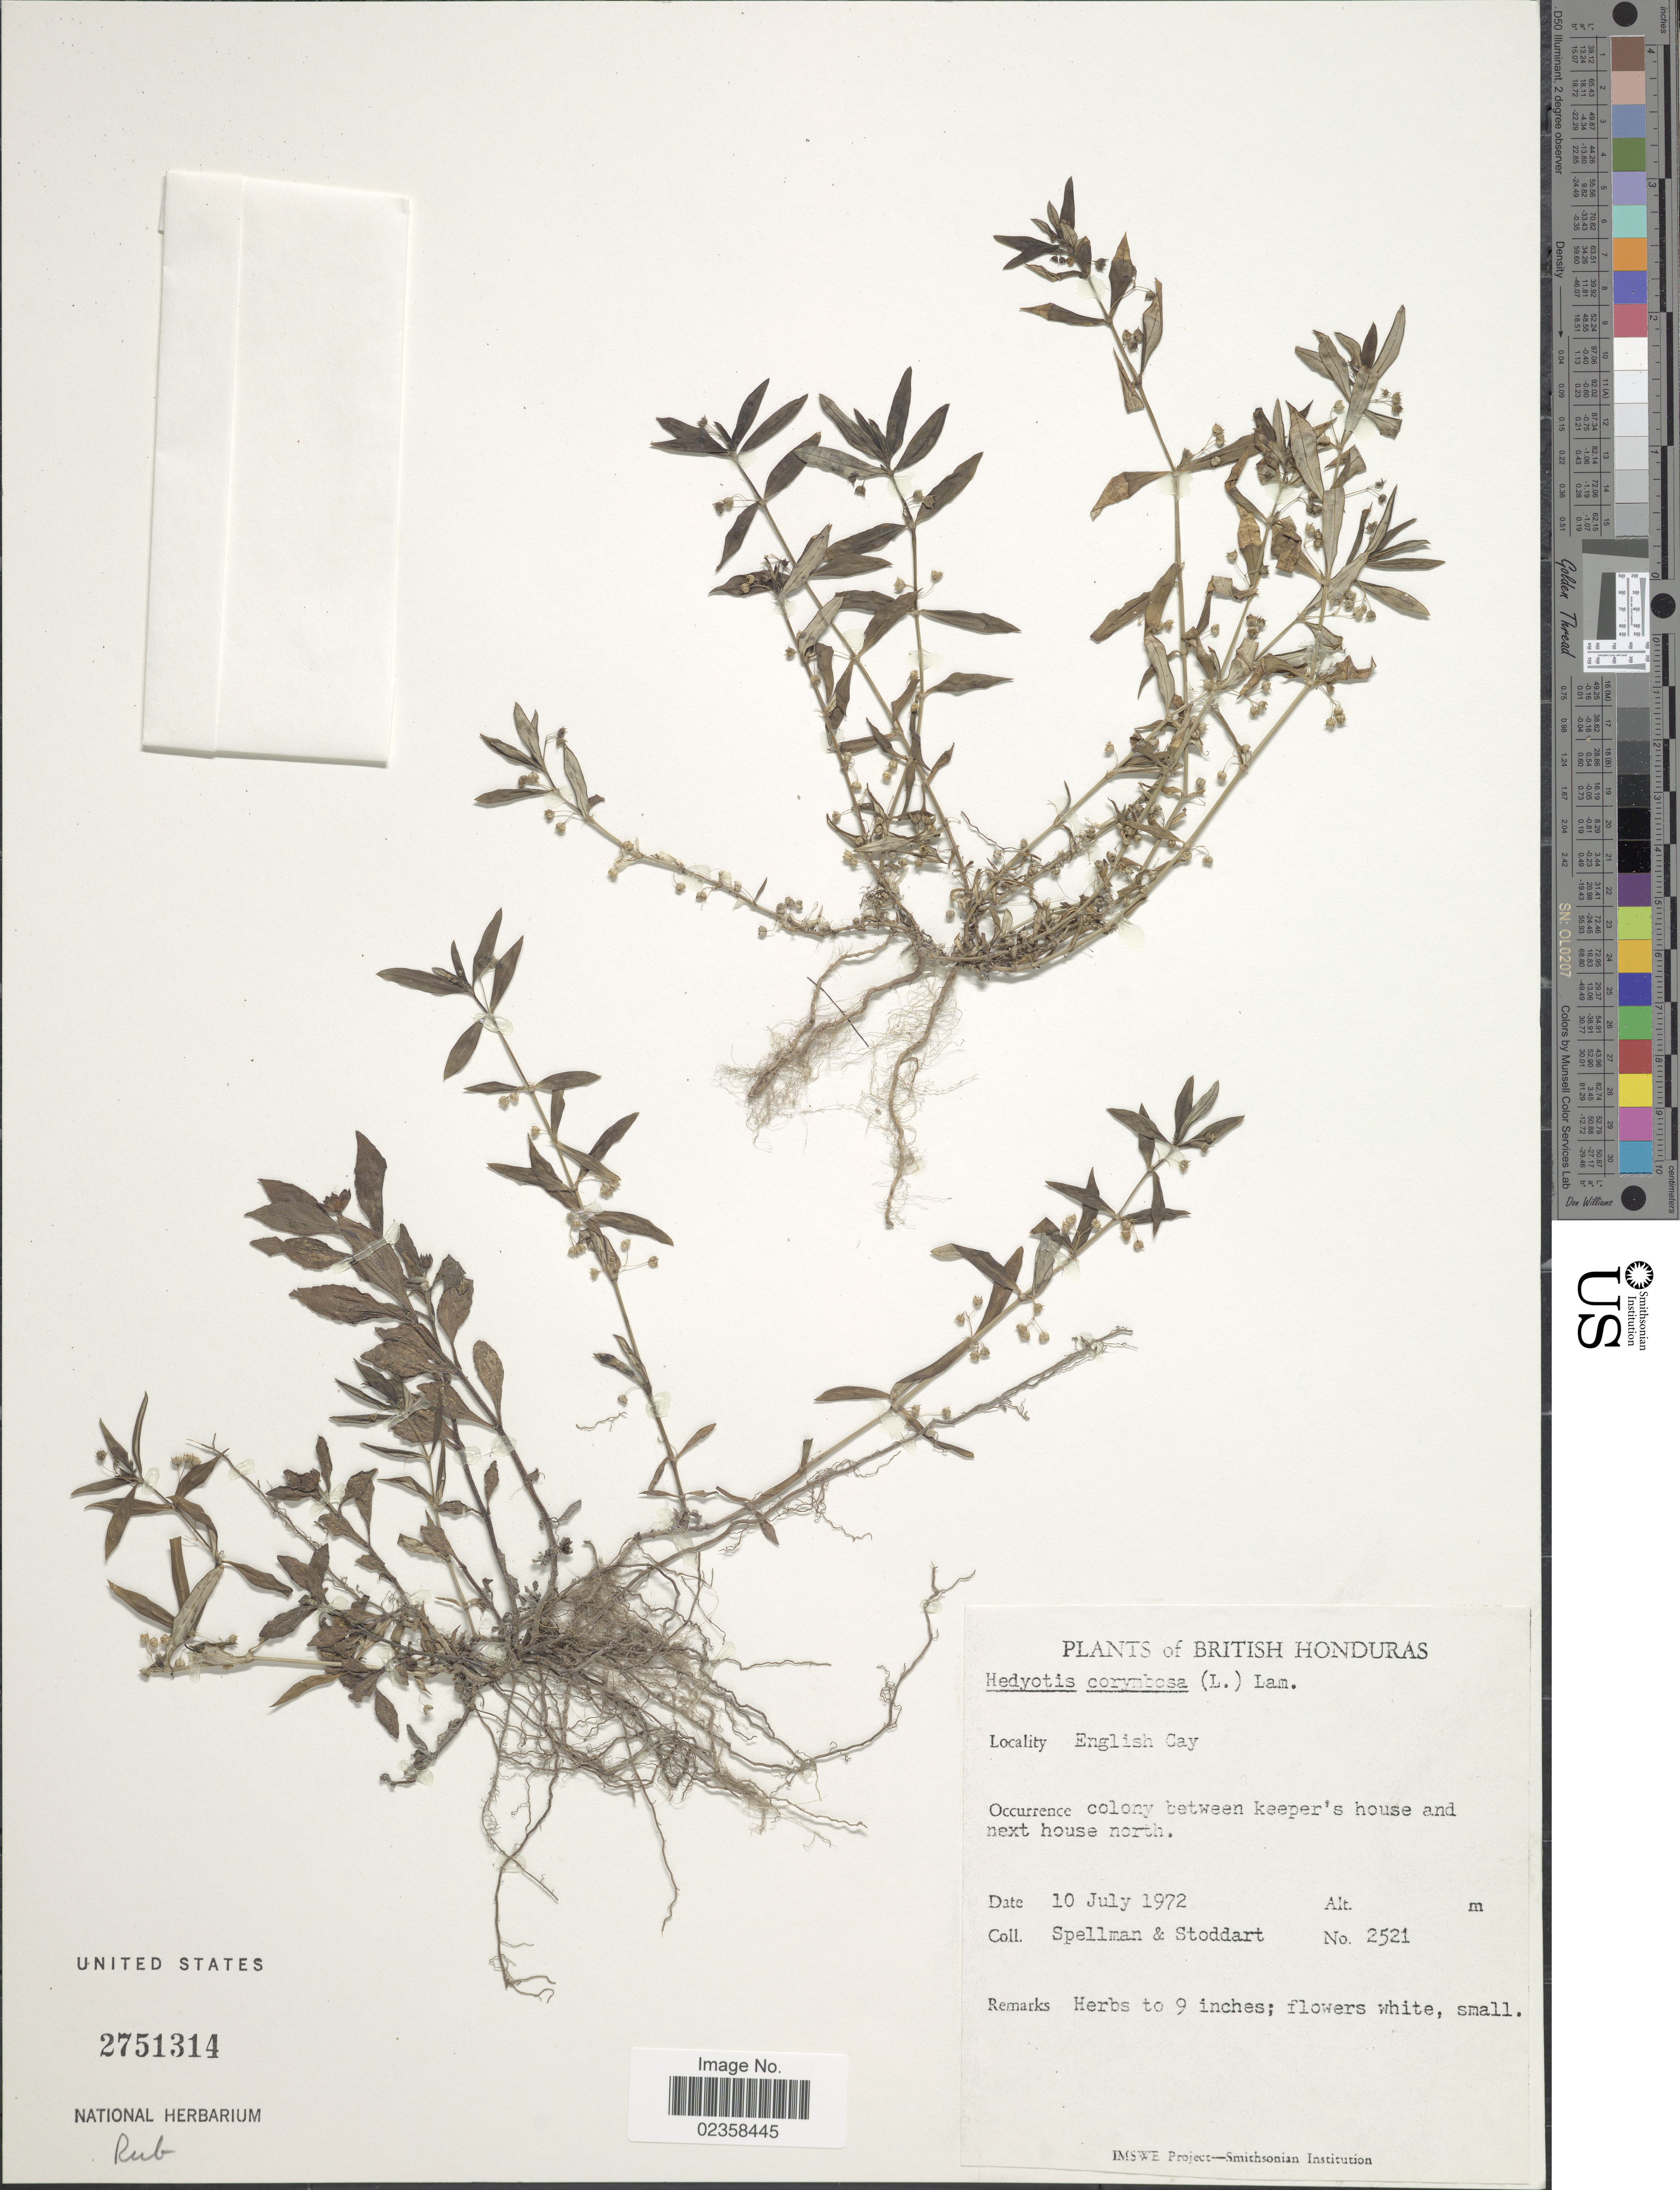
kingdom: Plantae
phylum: Tracheophyta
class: Magnoliopsida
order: Gentianales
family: Rubiaceae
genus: Oldenlandia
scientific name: Oldenlandia corymbosa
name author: L.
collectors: Spellman, -- & -. Stoddart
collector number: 2521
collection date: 1972-07-10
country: Belize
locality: British Honduras, English Cay, Colony between keeper's house and next house north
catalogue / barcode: US 2751314